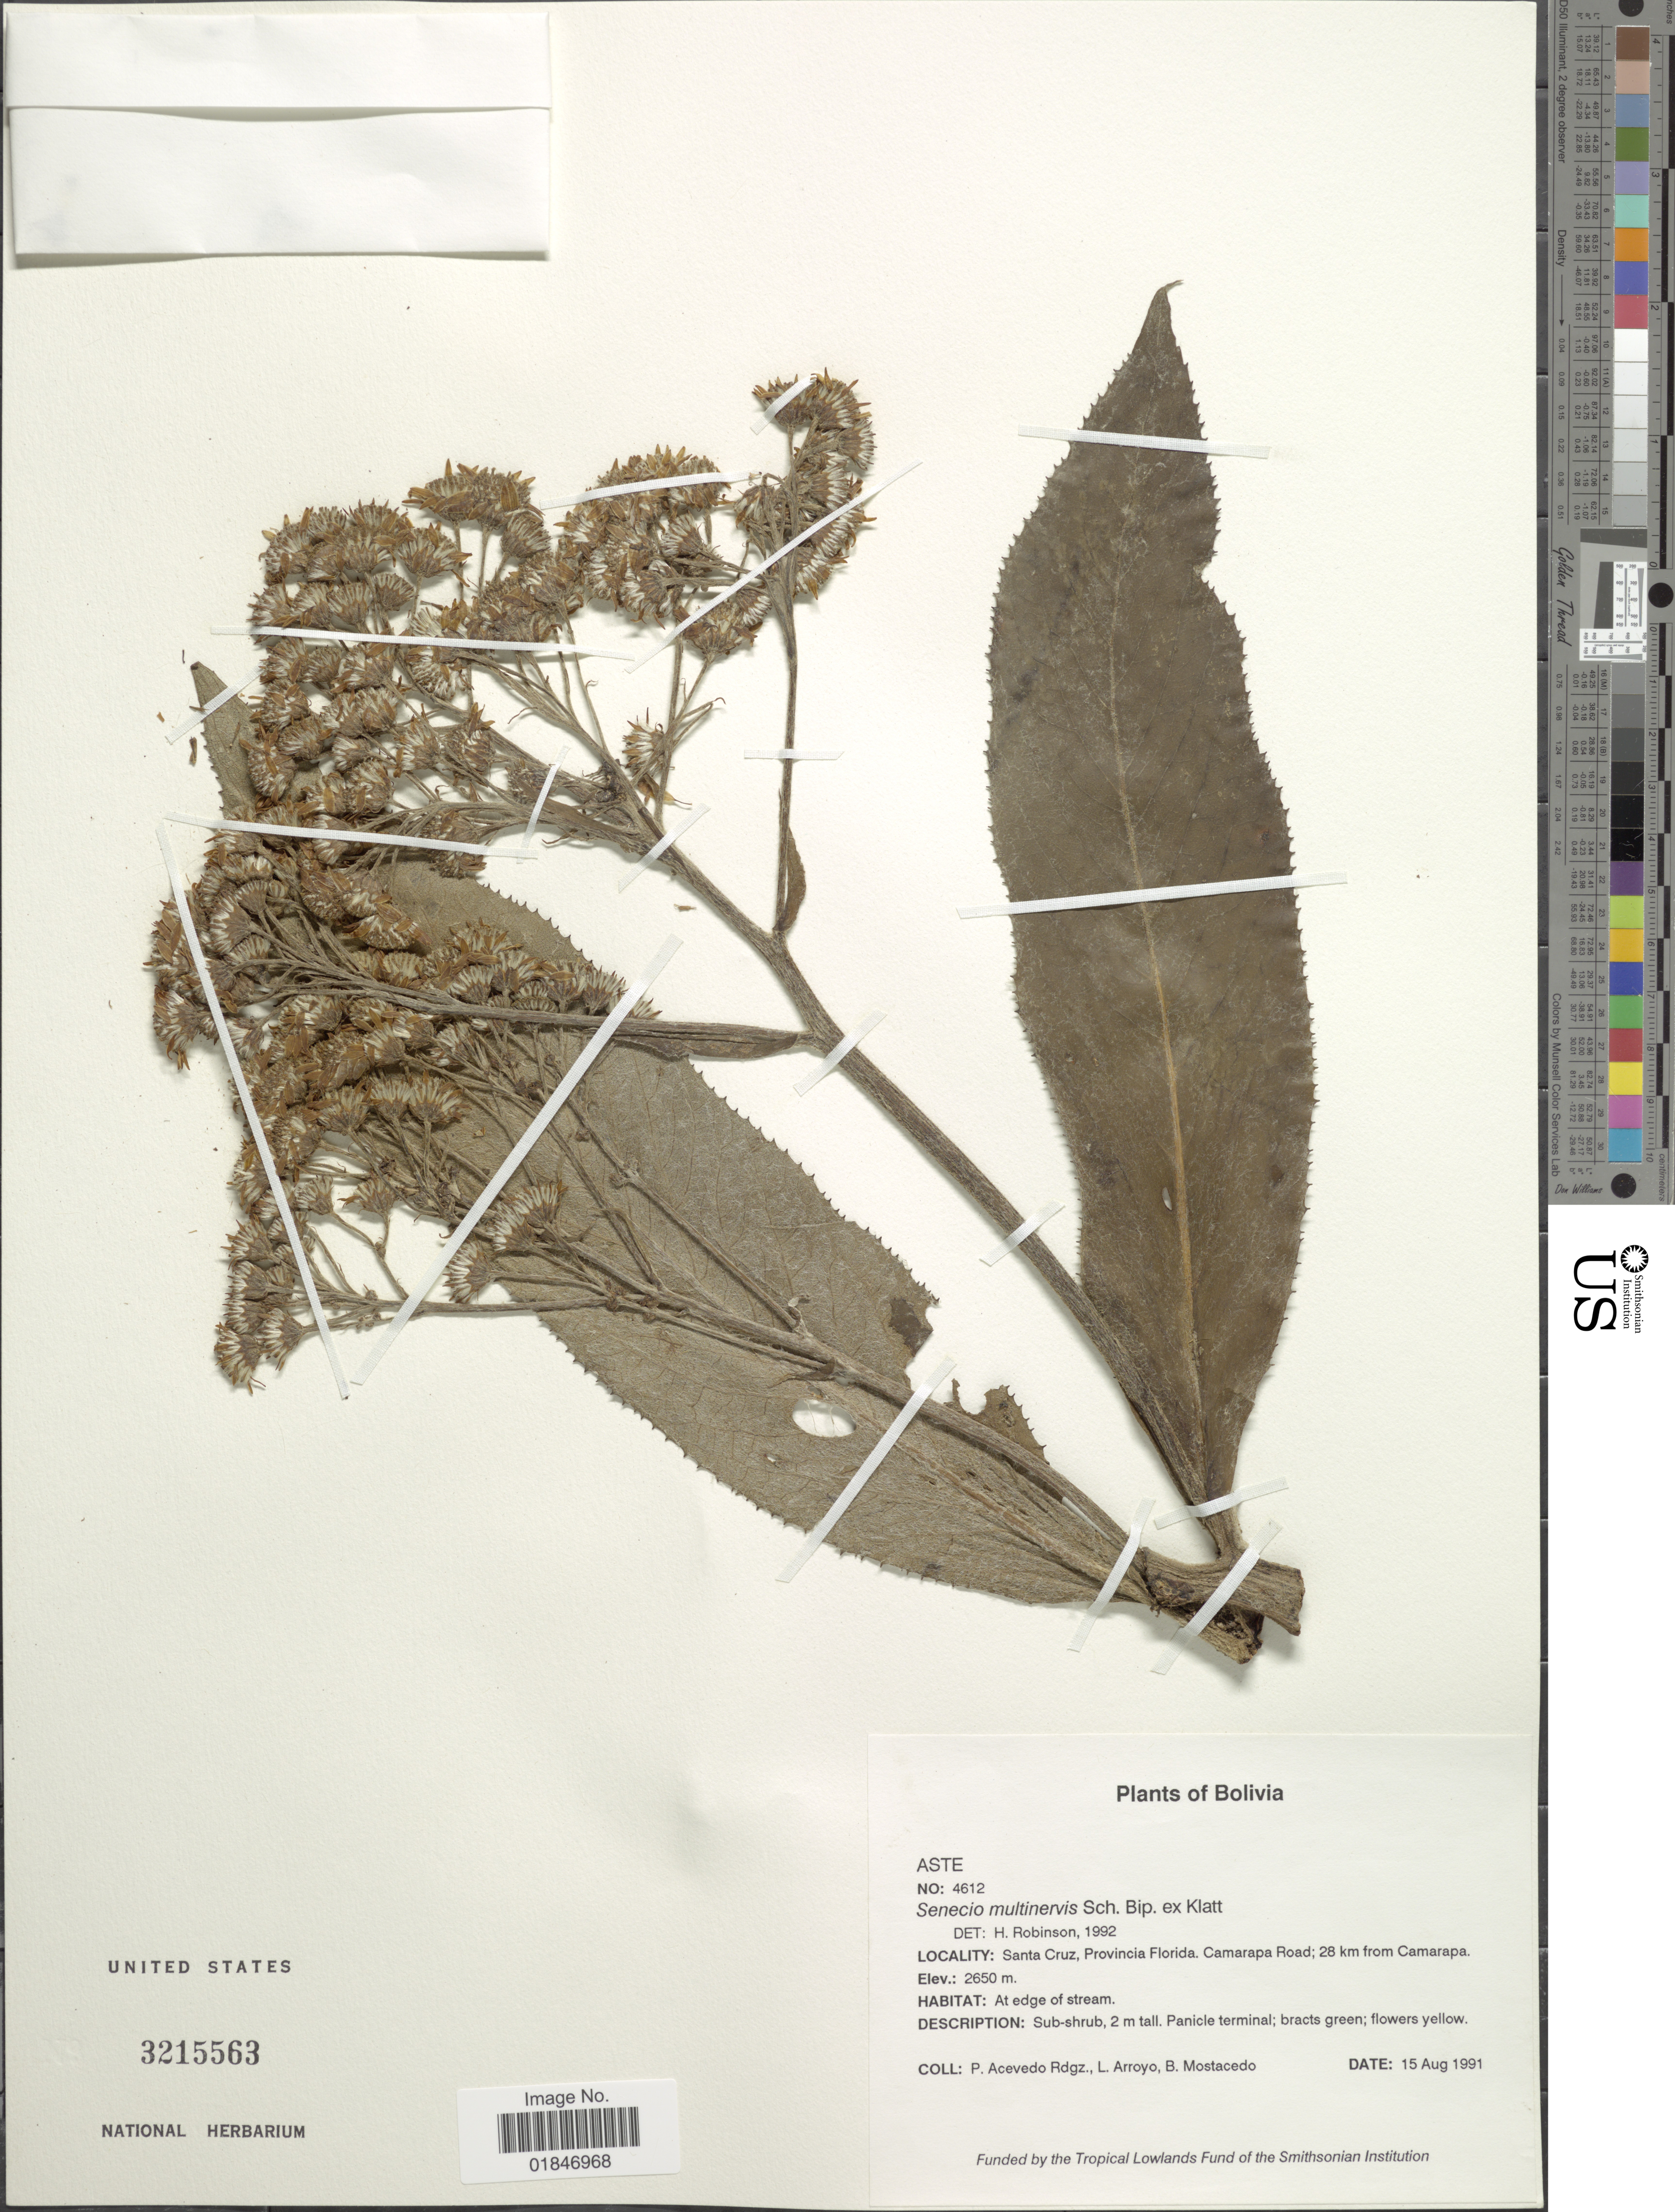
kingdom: Plantae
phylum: Tracheophyta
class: Magnoliopsida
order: Asterales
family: Asteraceae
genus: Dendrophorbium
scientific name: Dendrophorbium multinerve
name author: (Sch. Bip. ex Klatt) C. Jeffrey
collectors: P. Acevedo-Rodr., L. Arroyo & B. Mostacedo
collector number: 4612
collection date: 1991-08-15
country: Bolivia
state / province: Santa Cruz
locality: Santa Cruz. Provincia Florida. Camarapa Road.; 28 km from Camarapa.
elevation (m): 2650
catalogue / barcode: US 3215563